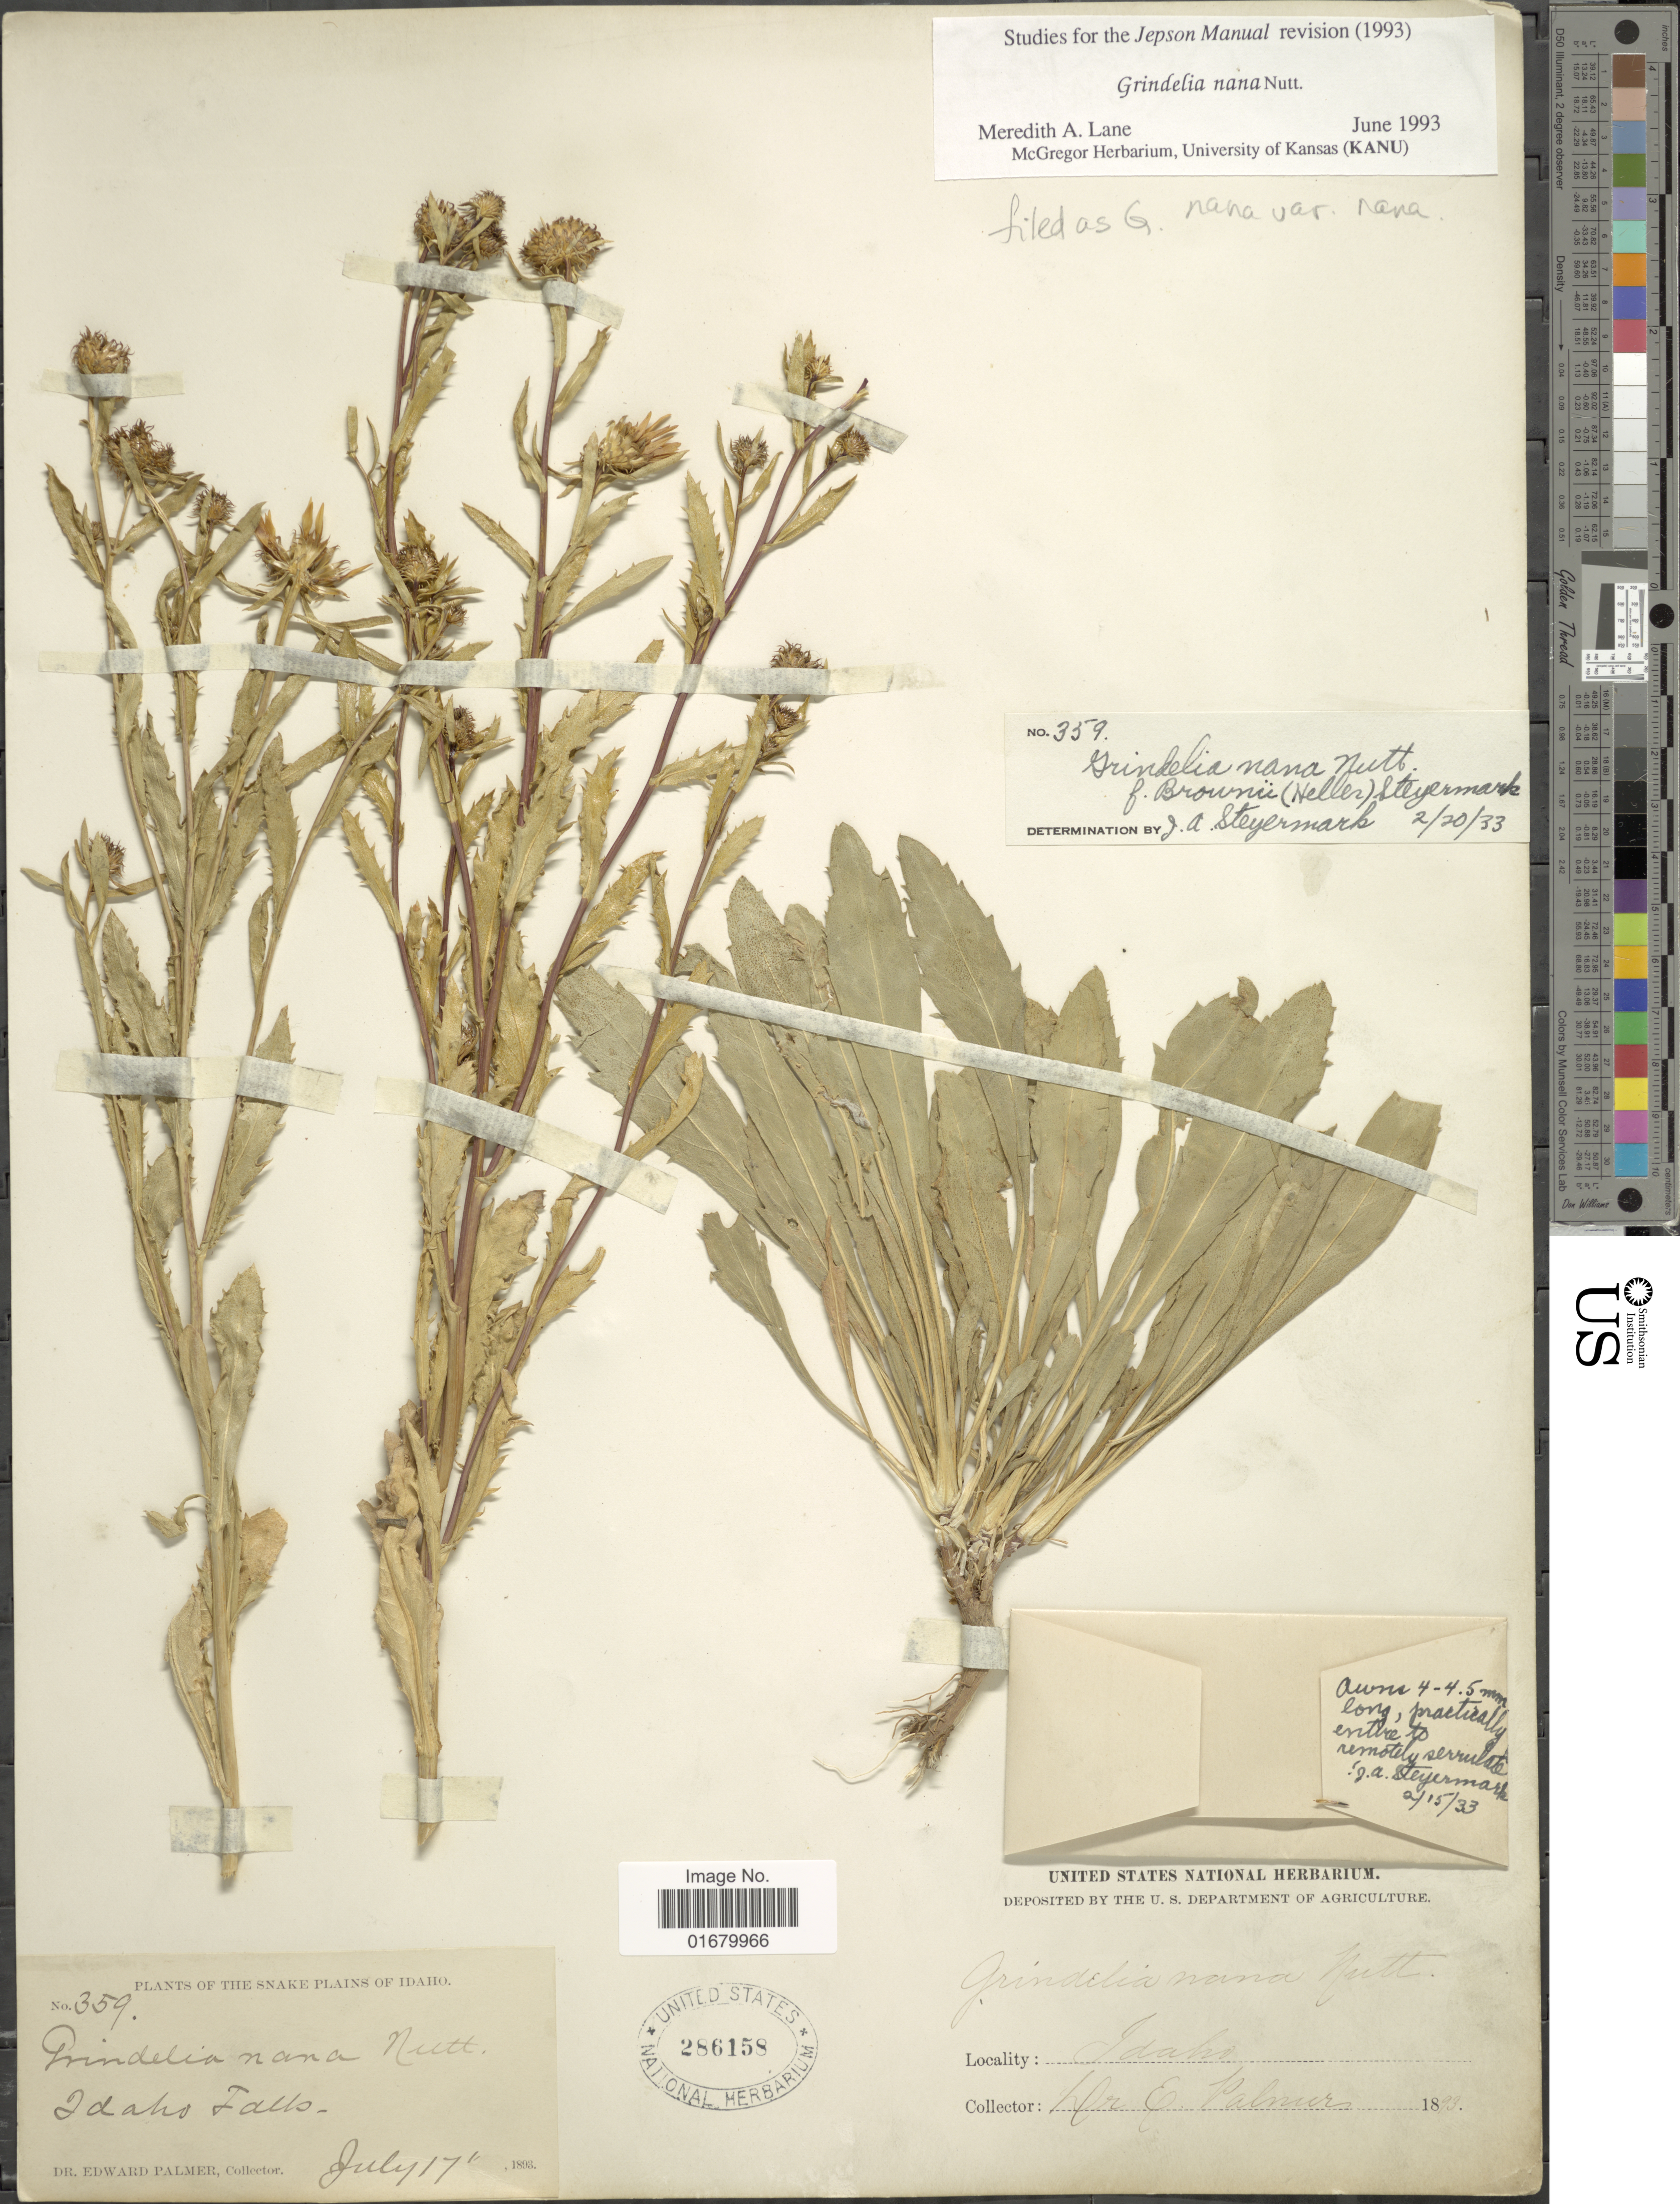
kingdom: Plantae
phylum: Tracheophyta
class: Magnoliopsida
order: Asterales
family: Asteraceae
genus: Grindelia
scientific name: Grindelia nana var. nana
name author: Nutt.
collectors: E. Palmer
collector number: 359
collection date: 1893-07-17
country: United States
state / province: Idaho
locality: The Snake Plains of Idaho, Idaho Falls.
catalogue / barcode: US 286158